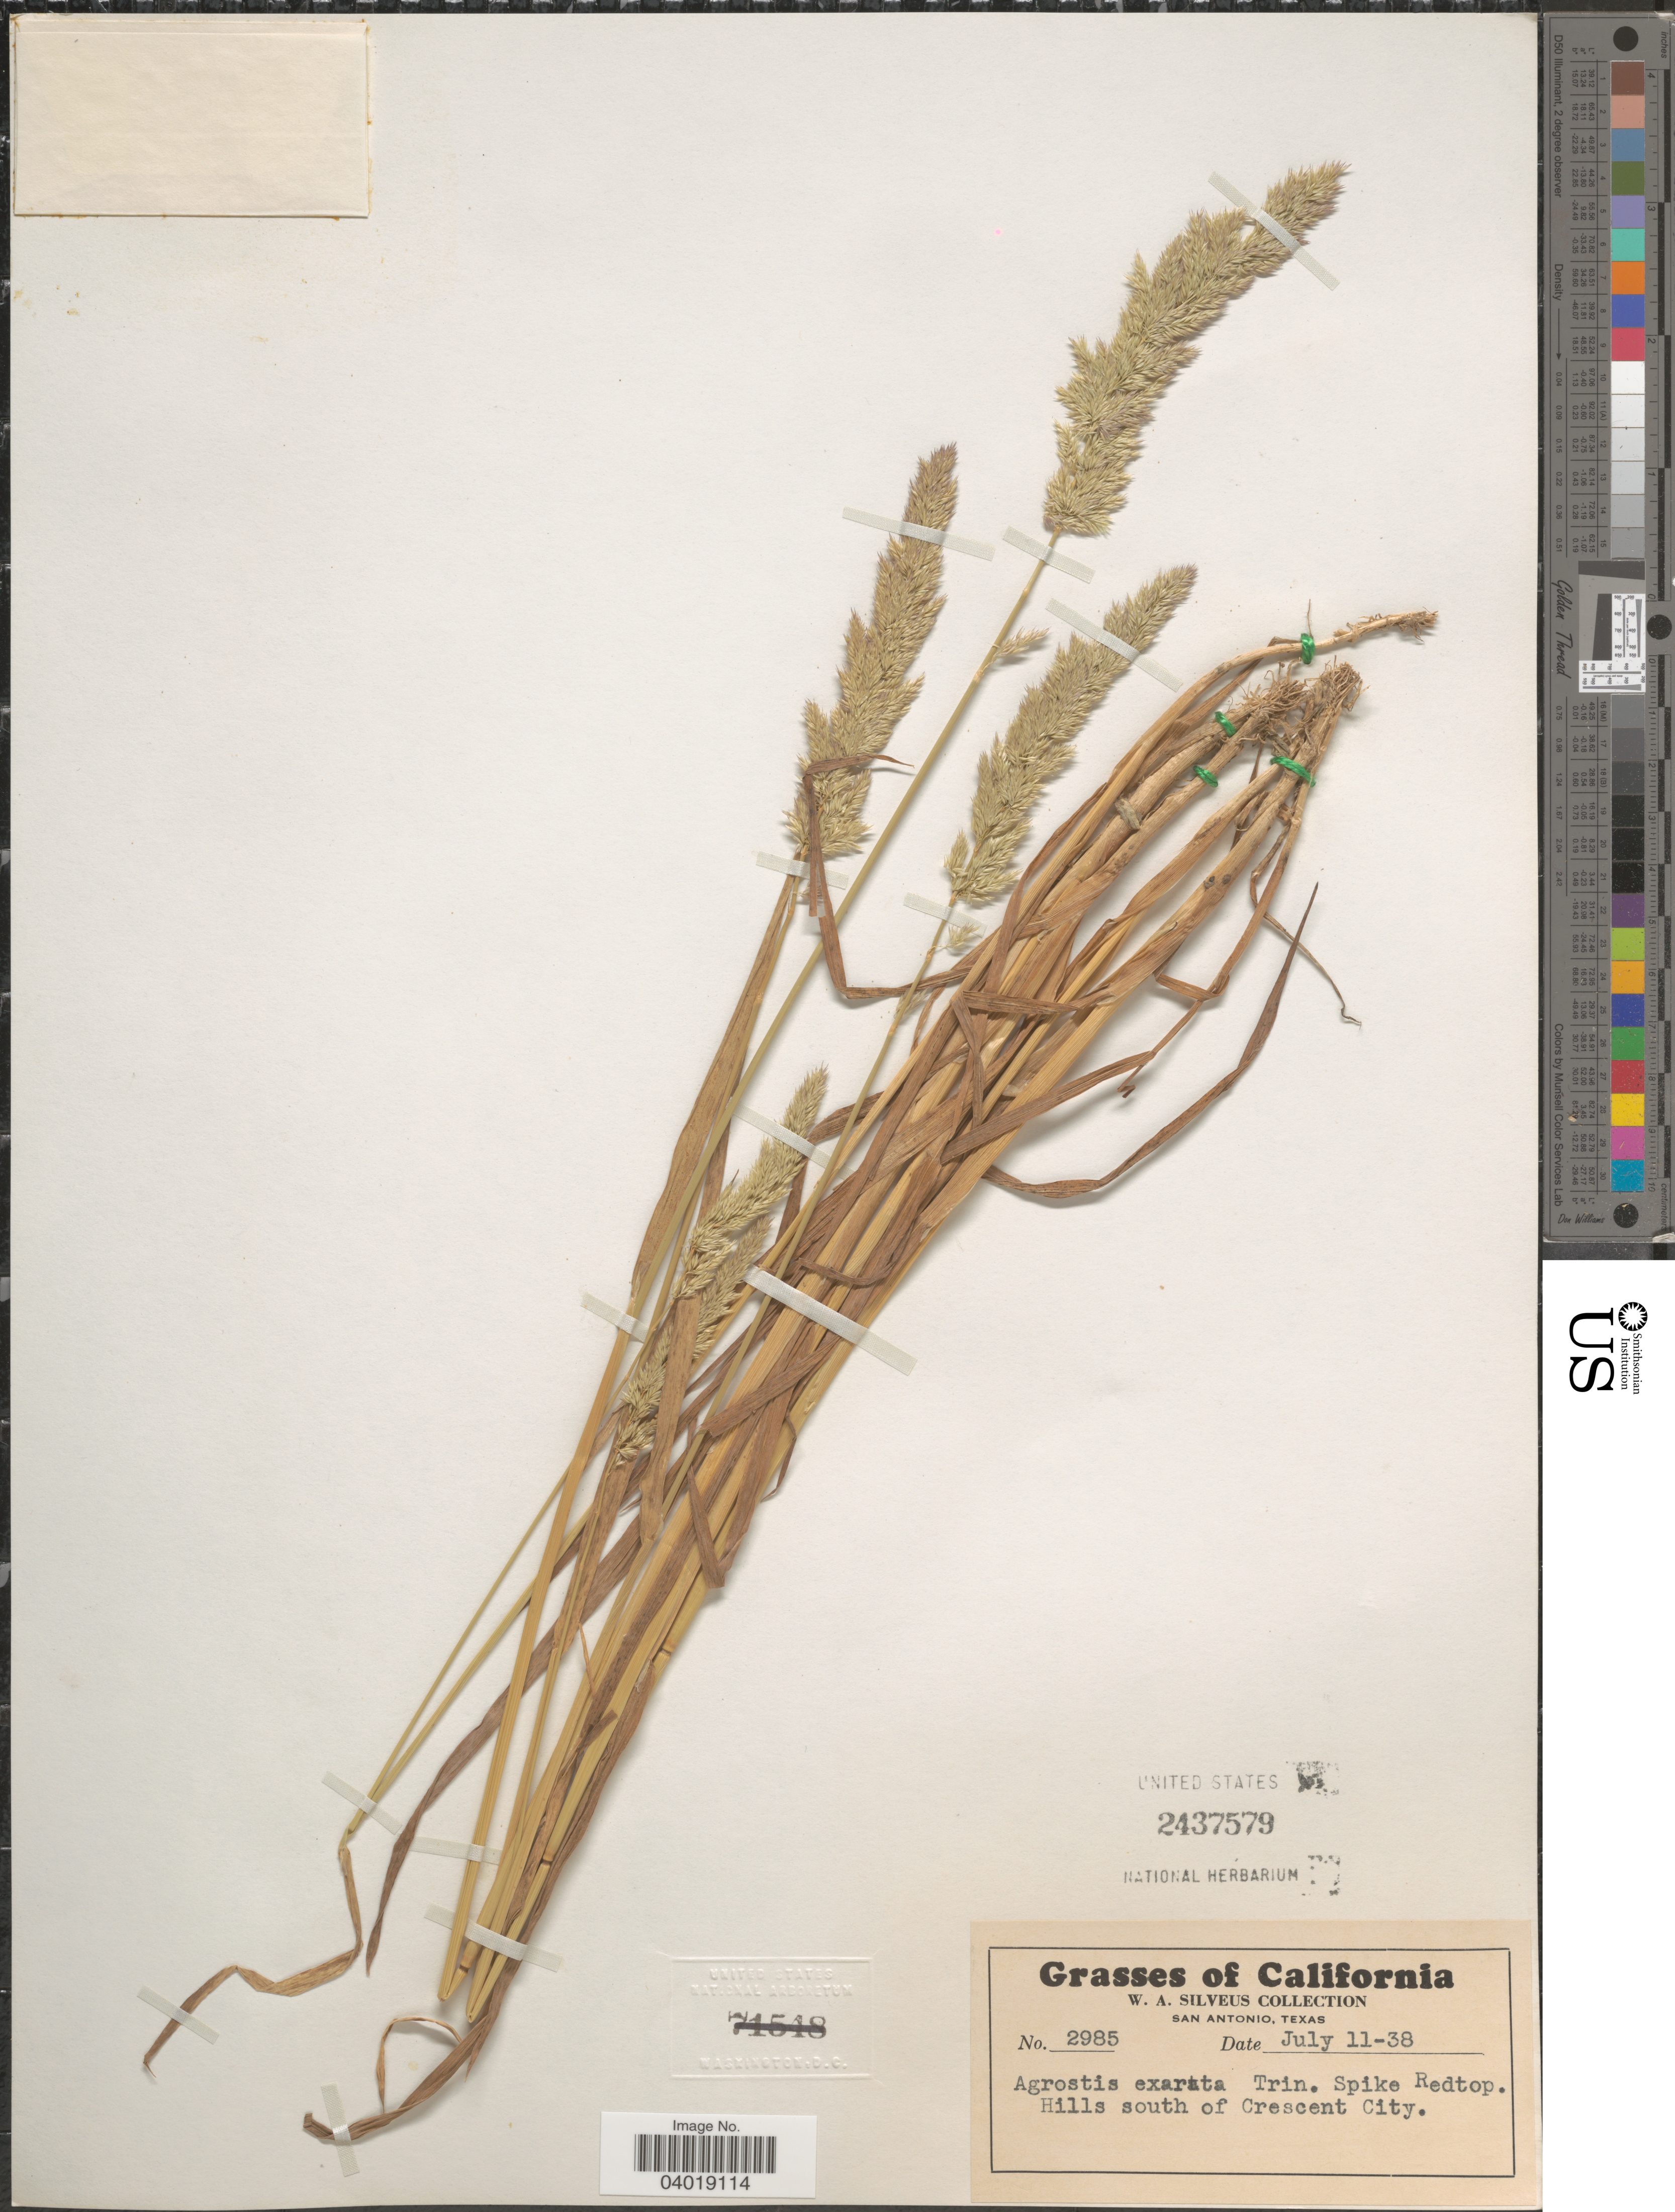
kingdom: Plantae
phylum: Tracheophyta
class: Liliopsida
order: Poales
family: Poaceae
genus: Agrostis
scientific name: Agrostis exarata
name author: Trin.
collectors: W. Silveus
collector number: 2985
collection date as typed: Transcribed d/m/y: 11/7/38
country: United States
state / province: California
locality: Hills south of Crescent City.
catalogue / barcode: US 2437579